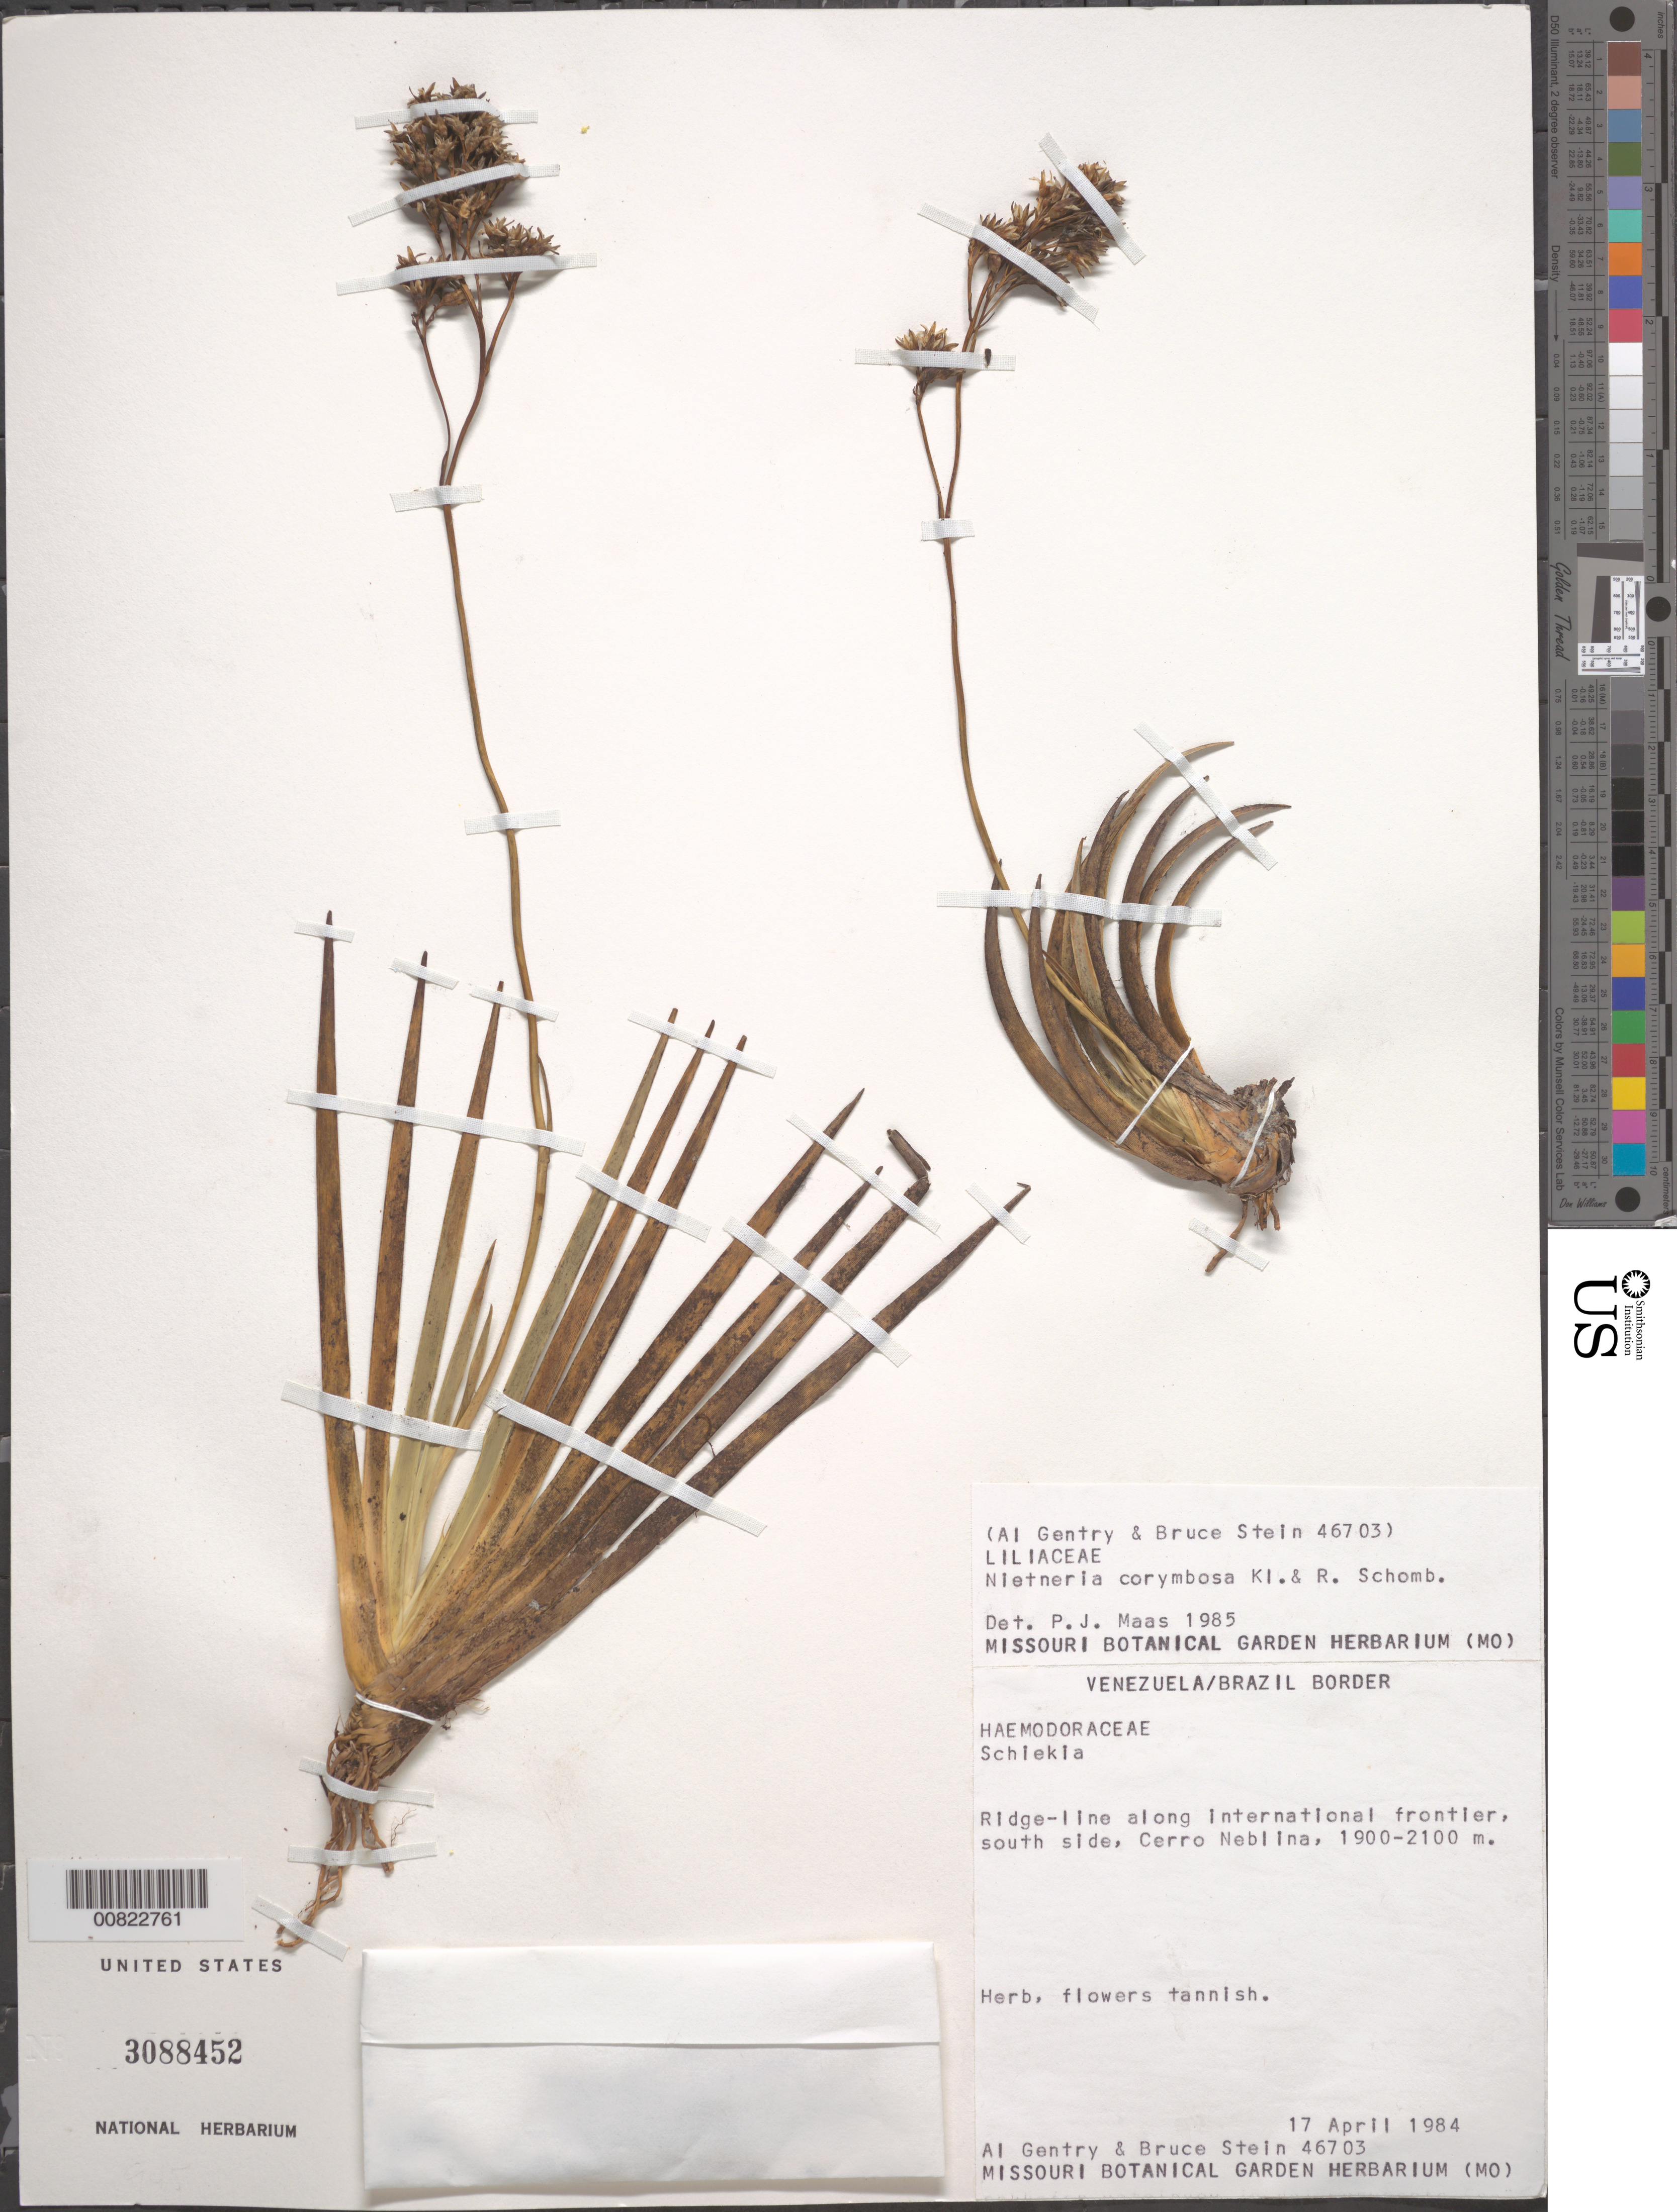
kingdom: Plantae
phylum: Tracheophyta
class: Liliopsida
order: Dioscoreales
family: Nartheciaceae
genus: Nietneria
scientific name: Nietneria corymbosa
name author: Klotzsch & M.R. Schomb. ex B.D. Jacks.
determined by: Maas, Paul J. M.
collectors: A. H. Gentry & B. Stein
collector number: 46703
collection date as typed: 17-Apr-84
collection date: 1984-04-17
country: Venezuela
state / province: Amazonas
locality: Venezuela - Brazil border, Cerro de La Neblina, International frontier, south side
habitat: Ridge-line along international frontier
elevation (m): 1900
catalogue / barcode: US 3088452